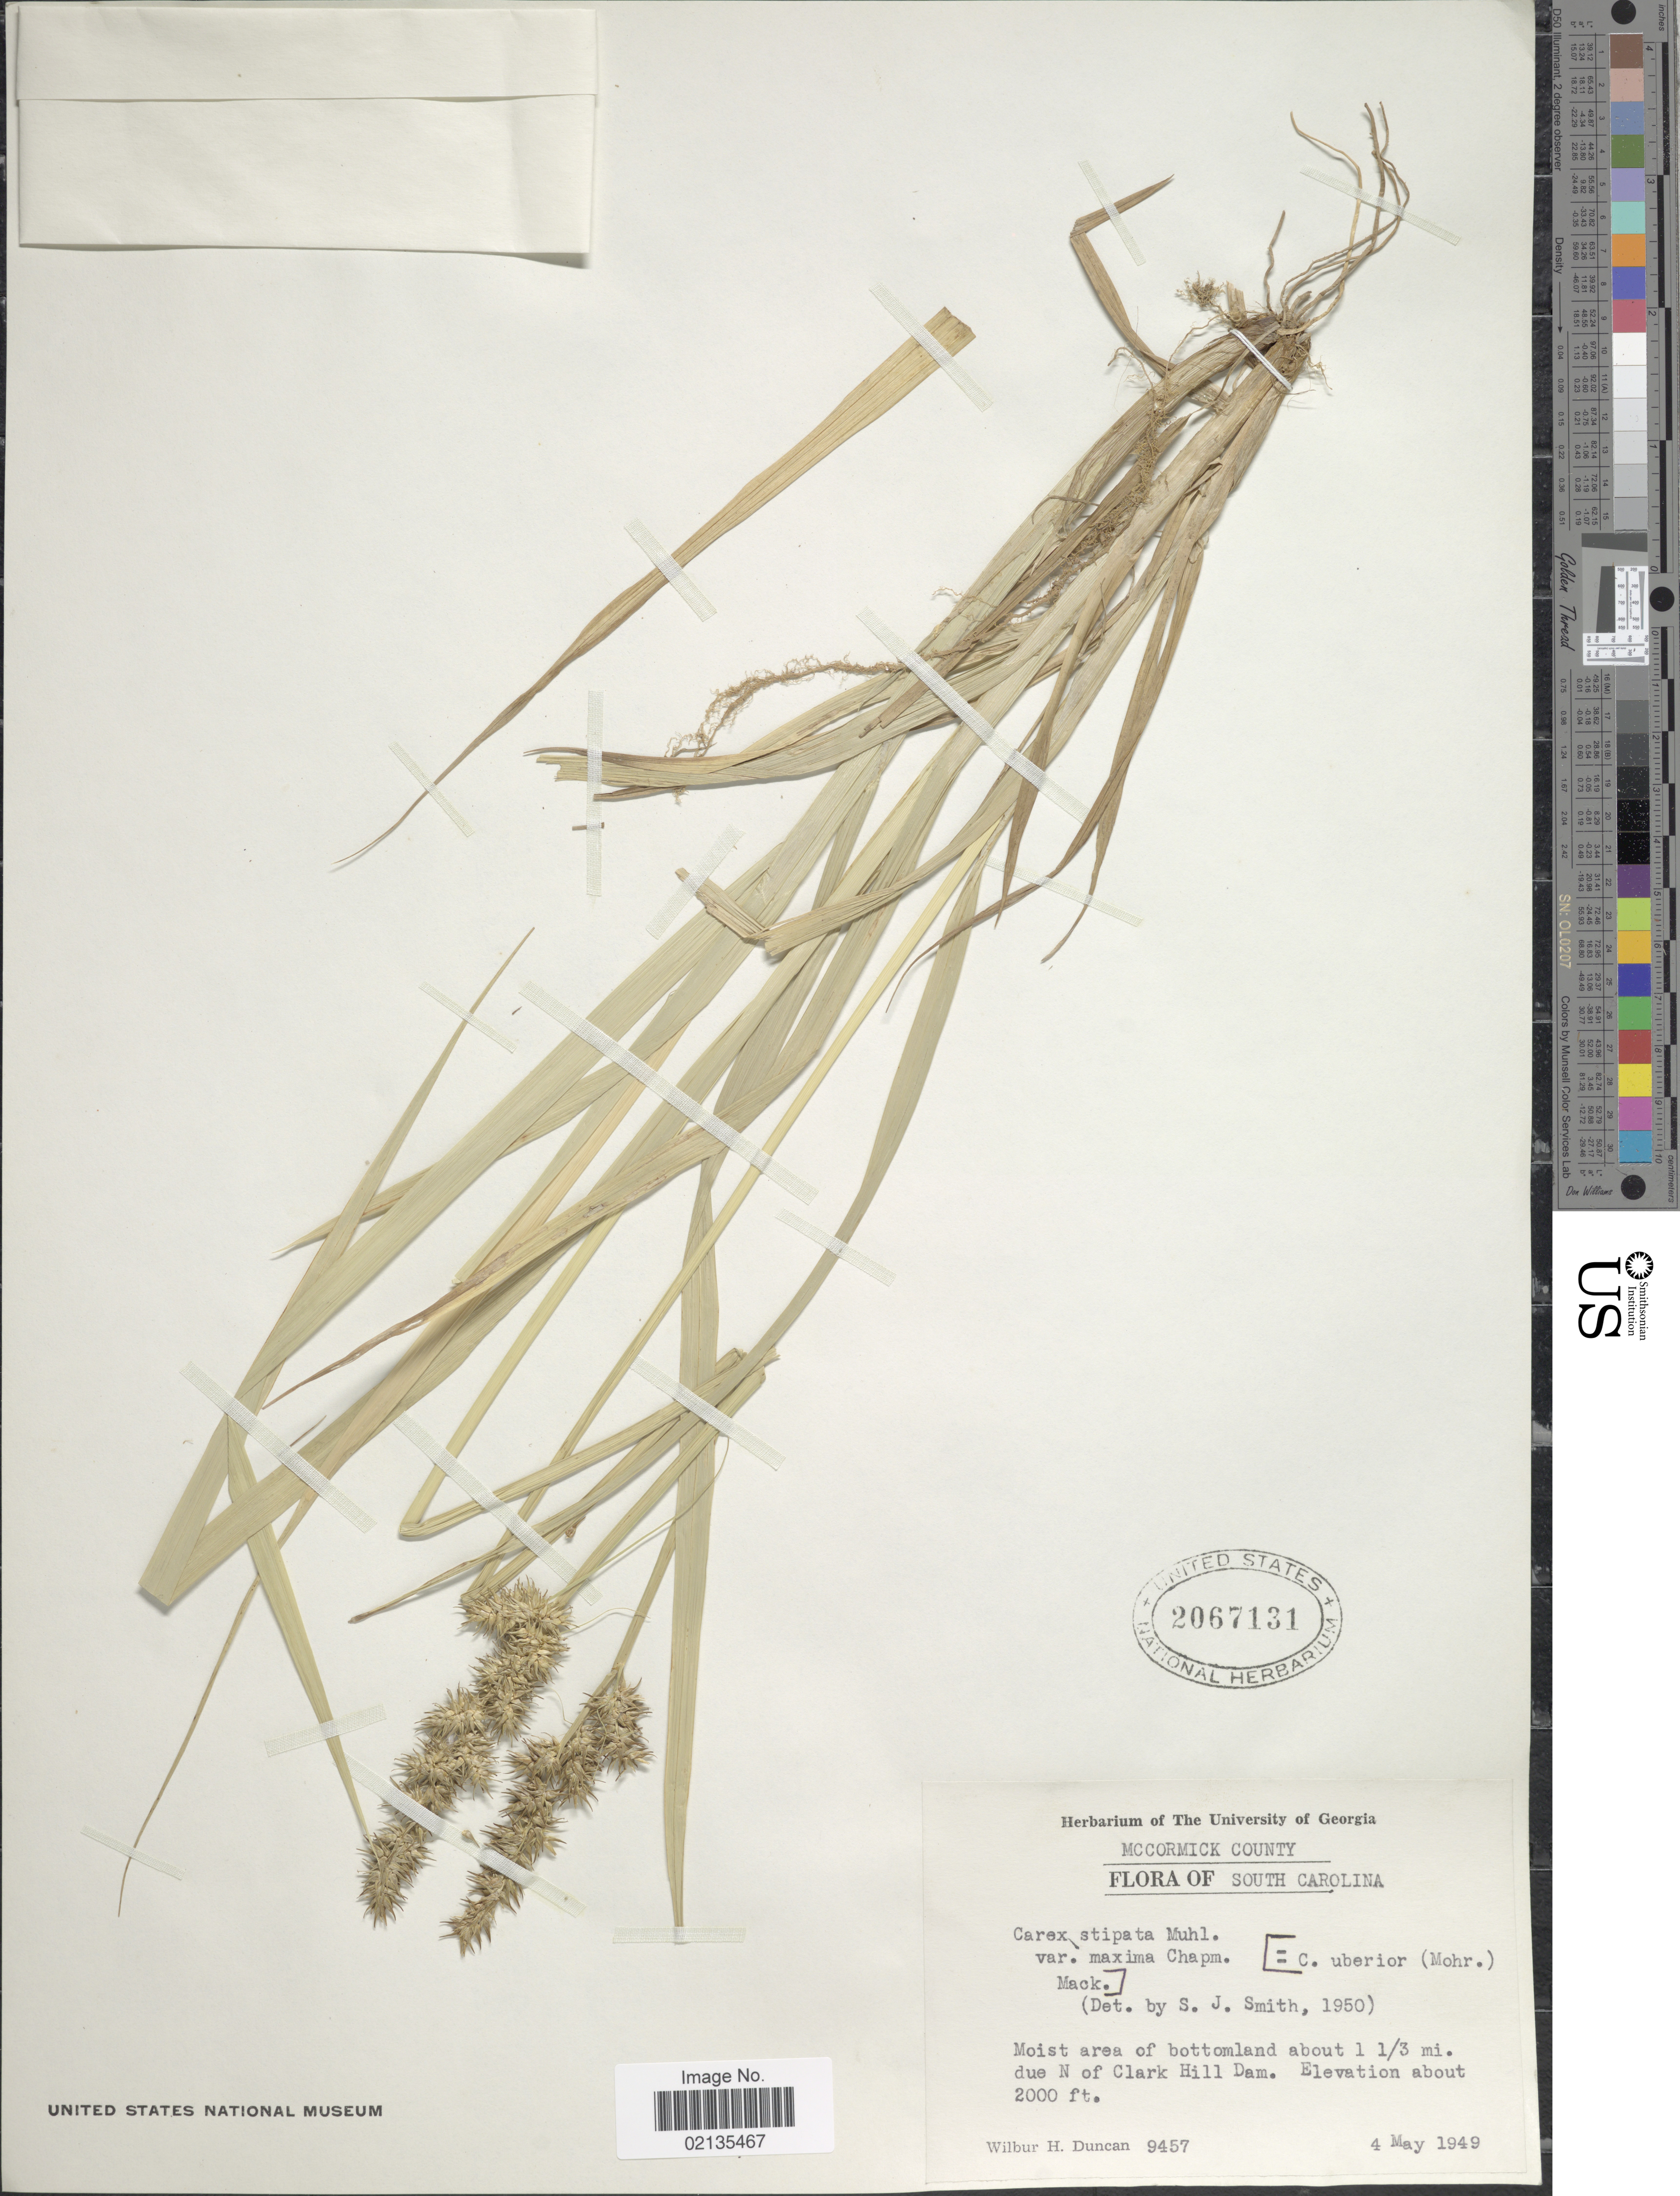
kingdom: Plantae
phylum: Tracheophyta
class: Liliopsida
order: Poales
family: Cyperaceae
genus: Carex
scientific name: Carex stipata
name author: Muhl. ex Willd.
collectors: W. H. Duncan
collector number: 9457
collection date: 1949-05-04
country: United States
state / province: South Carolina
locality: Mccormick County, moist area of bottomlan about 1 1/3 mi. due N of Clark Hill Dam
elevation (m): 610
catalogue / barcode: US 2067131